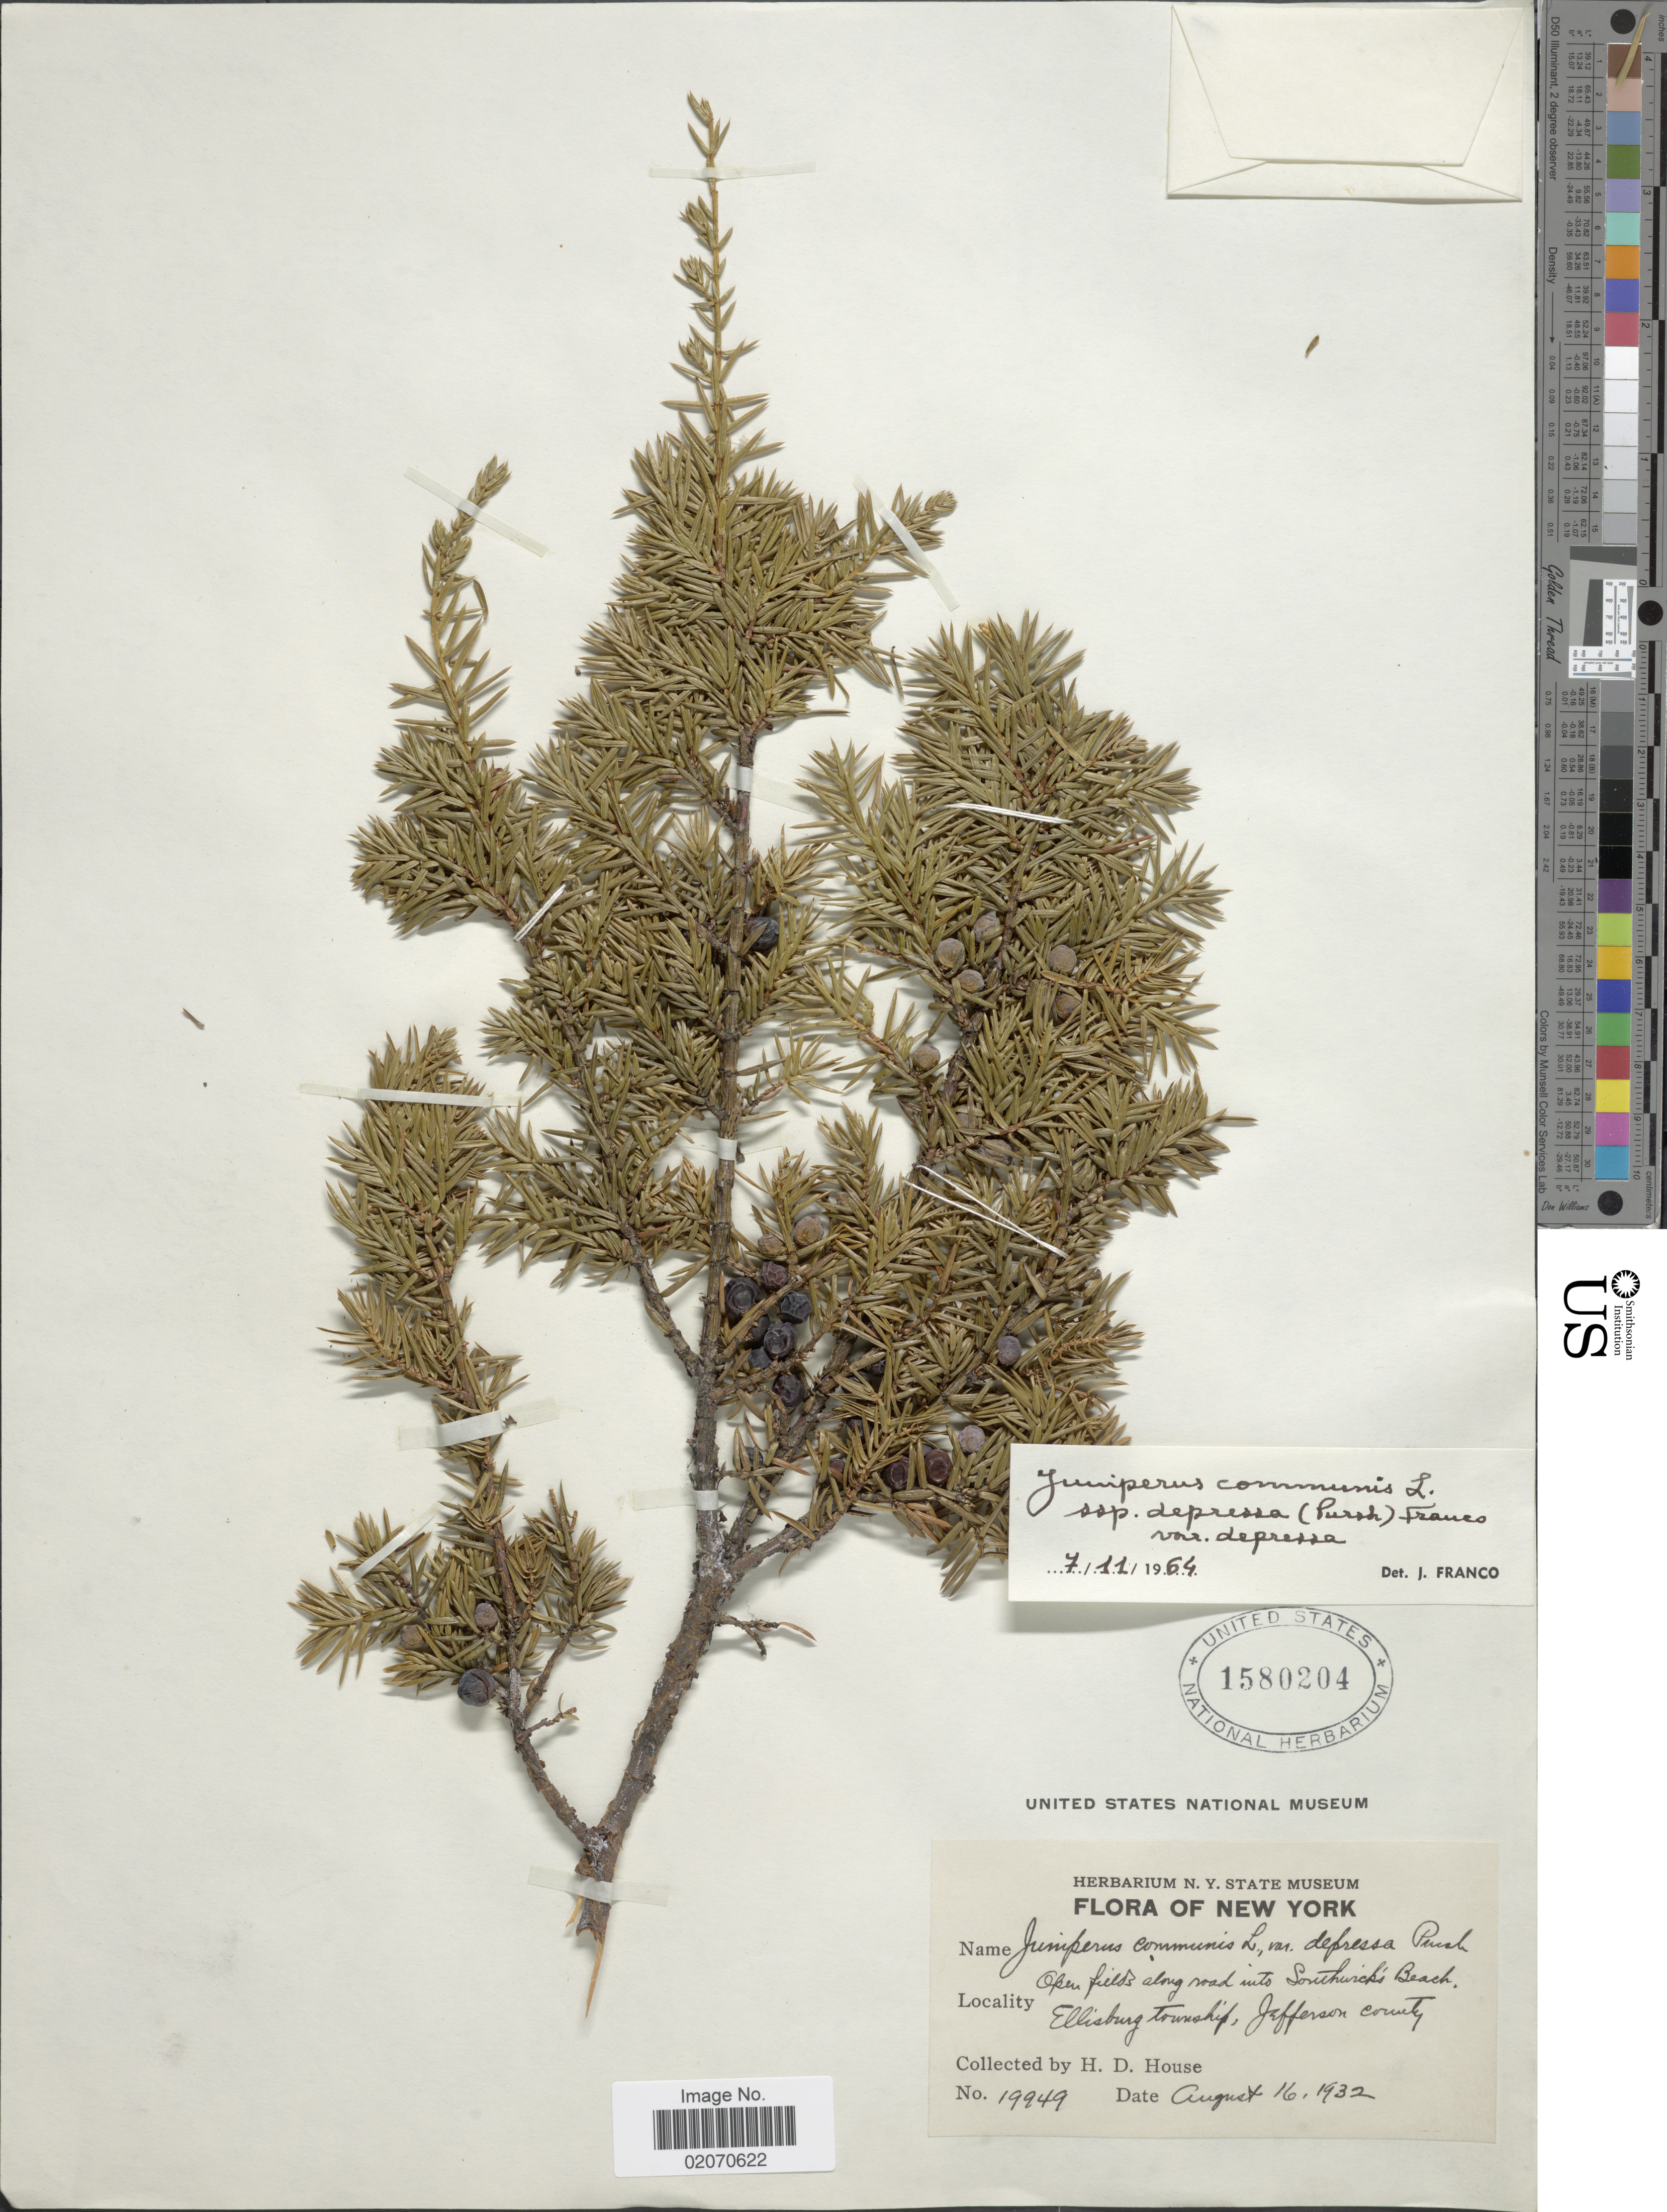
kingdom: Plantae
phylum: Tracheophyta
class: Pinopsida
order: Pinales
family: Cupressaceae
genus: Juniperus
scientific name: Juniperus communis var. depressa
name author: Pursh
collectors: H. D. House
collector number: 19949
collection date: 1932-08-16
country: United States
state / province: New York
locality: Open fields along road into Southwicks Beach. Ellisbury Township, Jefferson County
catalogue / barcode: US 1580204